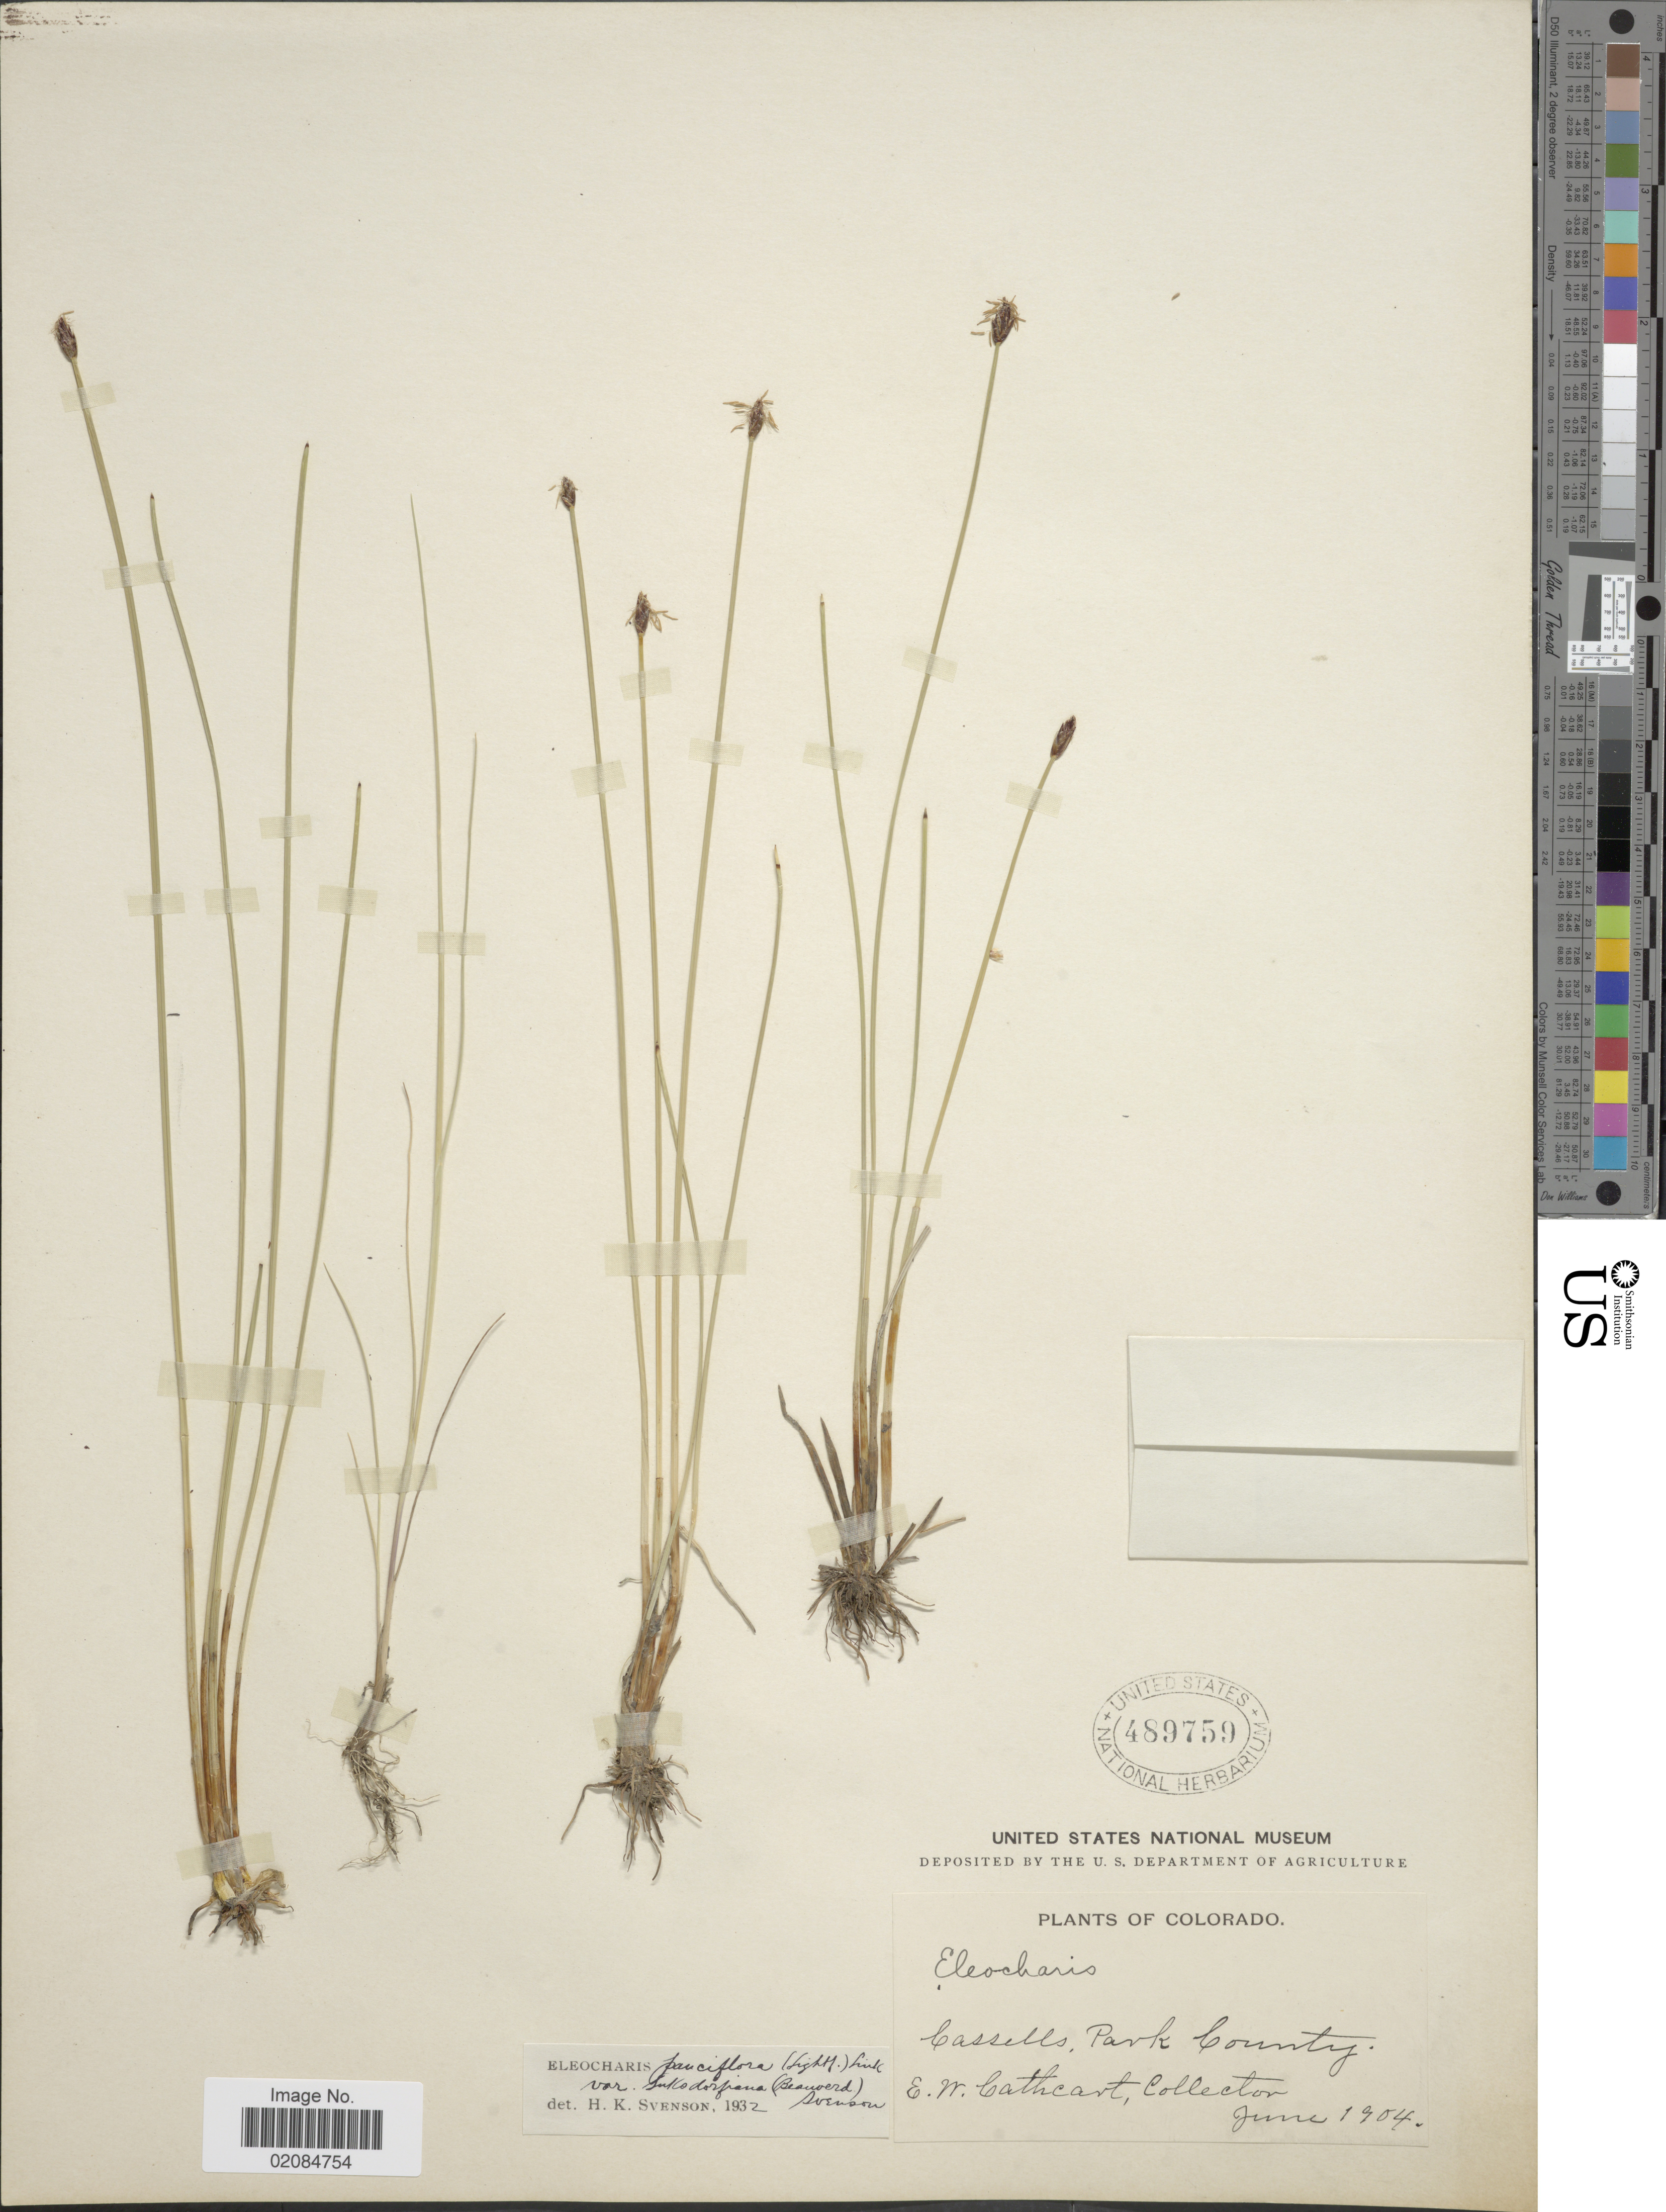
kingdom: Plantae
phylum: Tracheophyta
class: Liliopsida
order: Poales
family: Cyperaceae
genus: Eleocharis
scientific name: Eleocharis suksdorfiana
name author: Beauverd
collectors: E. Cathcart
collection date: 1904-06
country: United States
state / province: Colorado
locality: Cassells, Park County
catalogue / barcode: US 489759